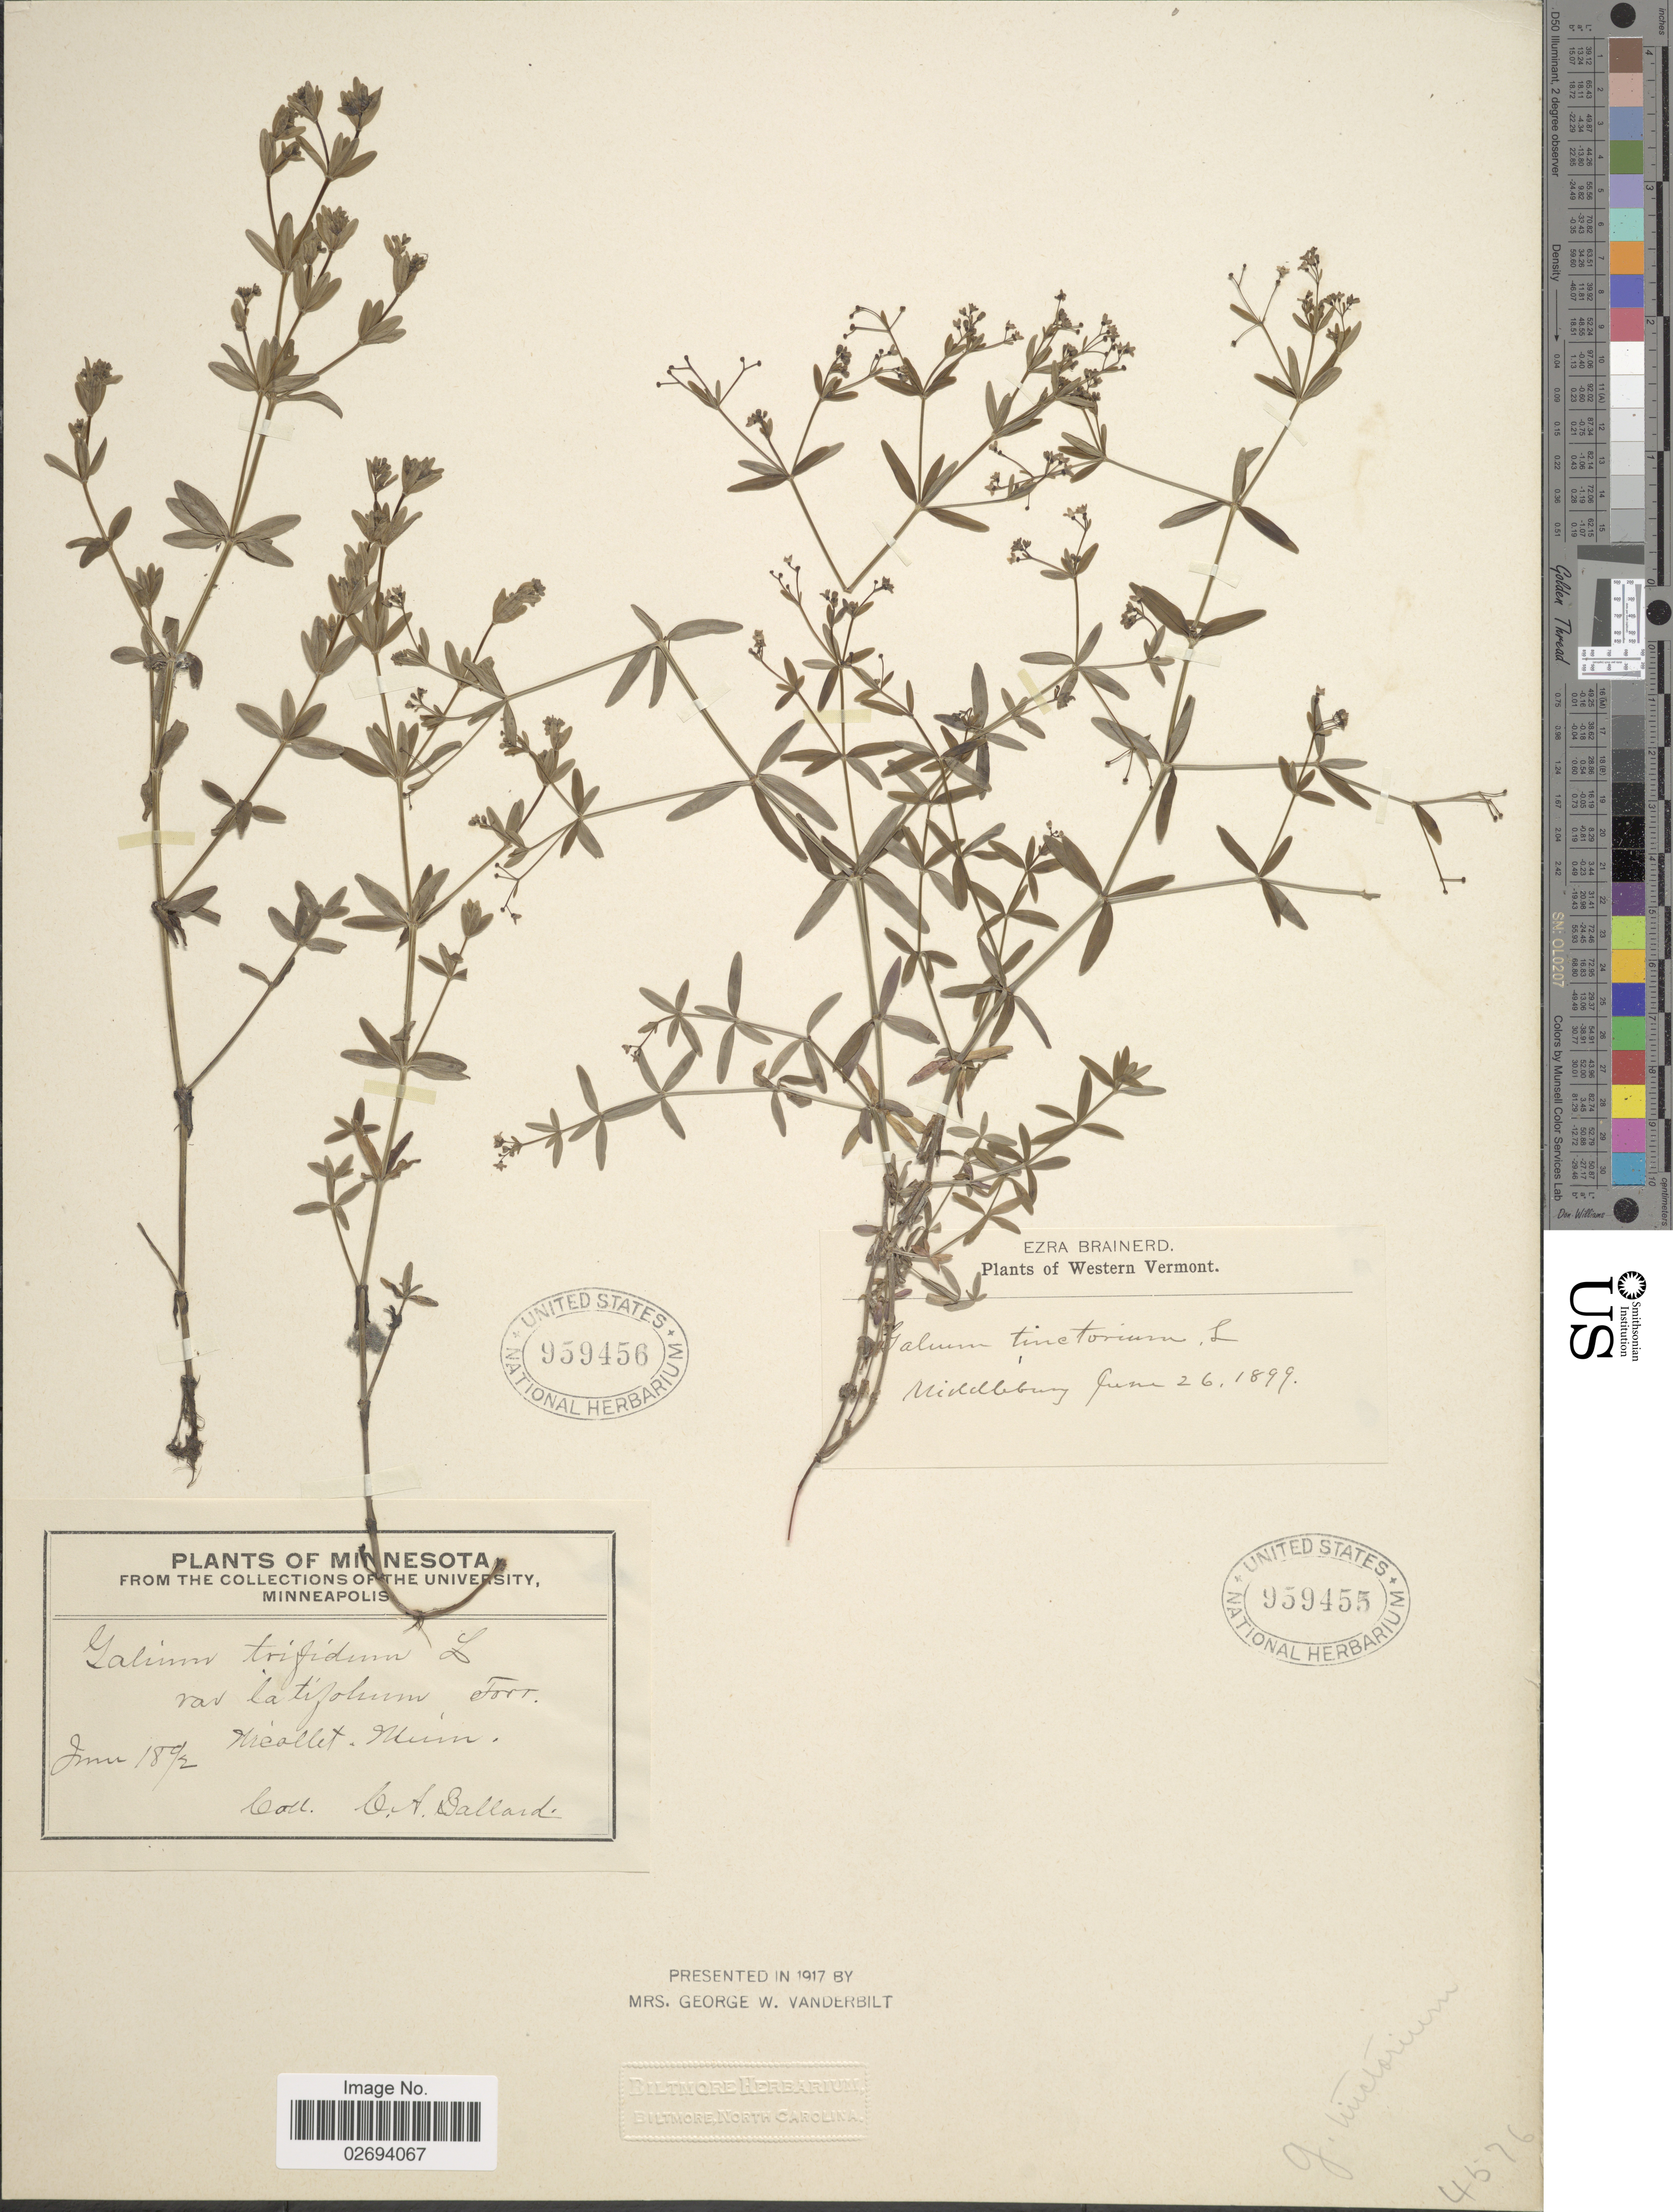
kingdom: Plantae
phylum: Tracheophyta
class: Magnoliopsida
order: Gentianales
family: Rubiaceae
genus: Galium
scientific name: Galium trifidum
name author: L.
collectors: C. A. Ballard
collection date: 1892-06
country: United States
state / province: Minnesota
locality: Nicollet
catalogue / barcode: US 959456-2